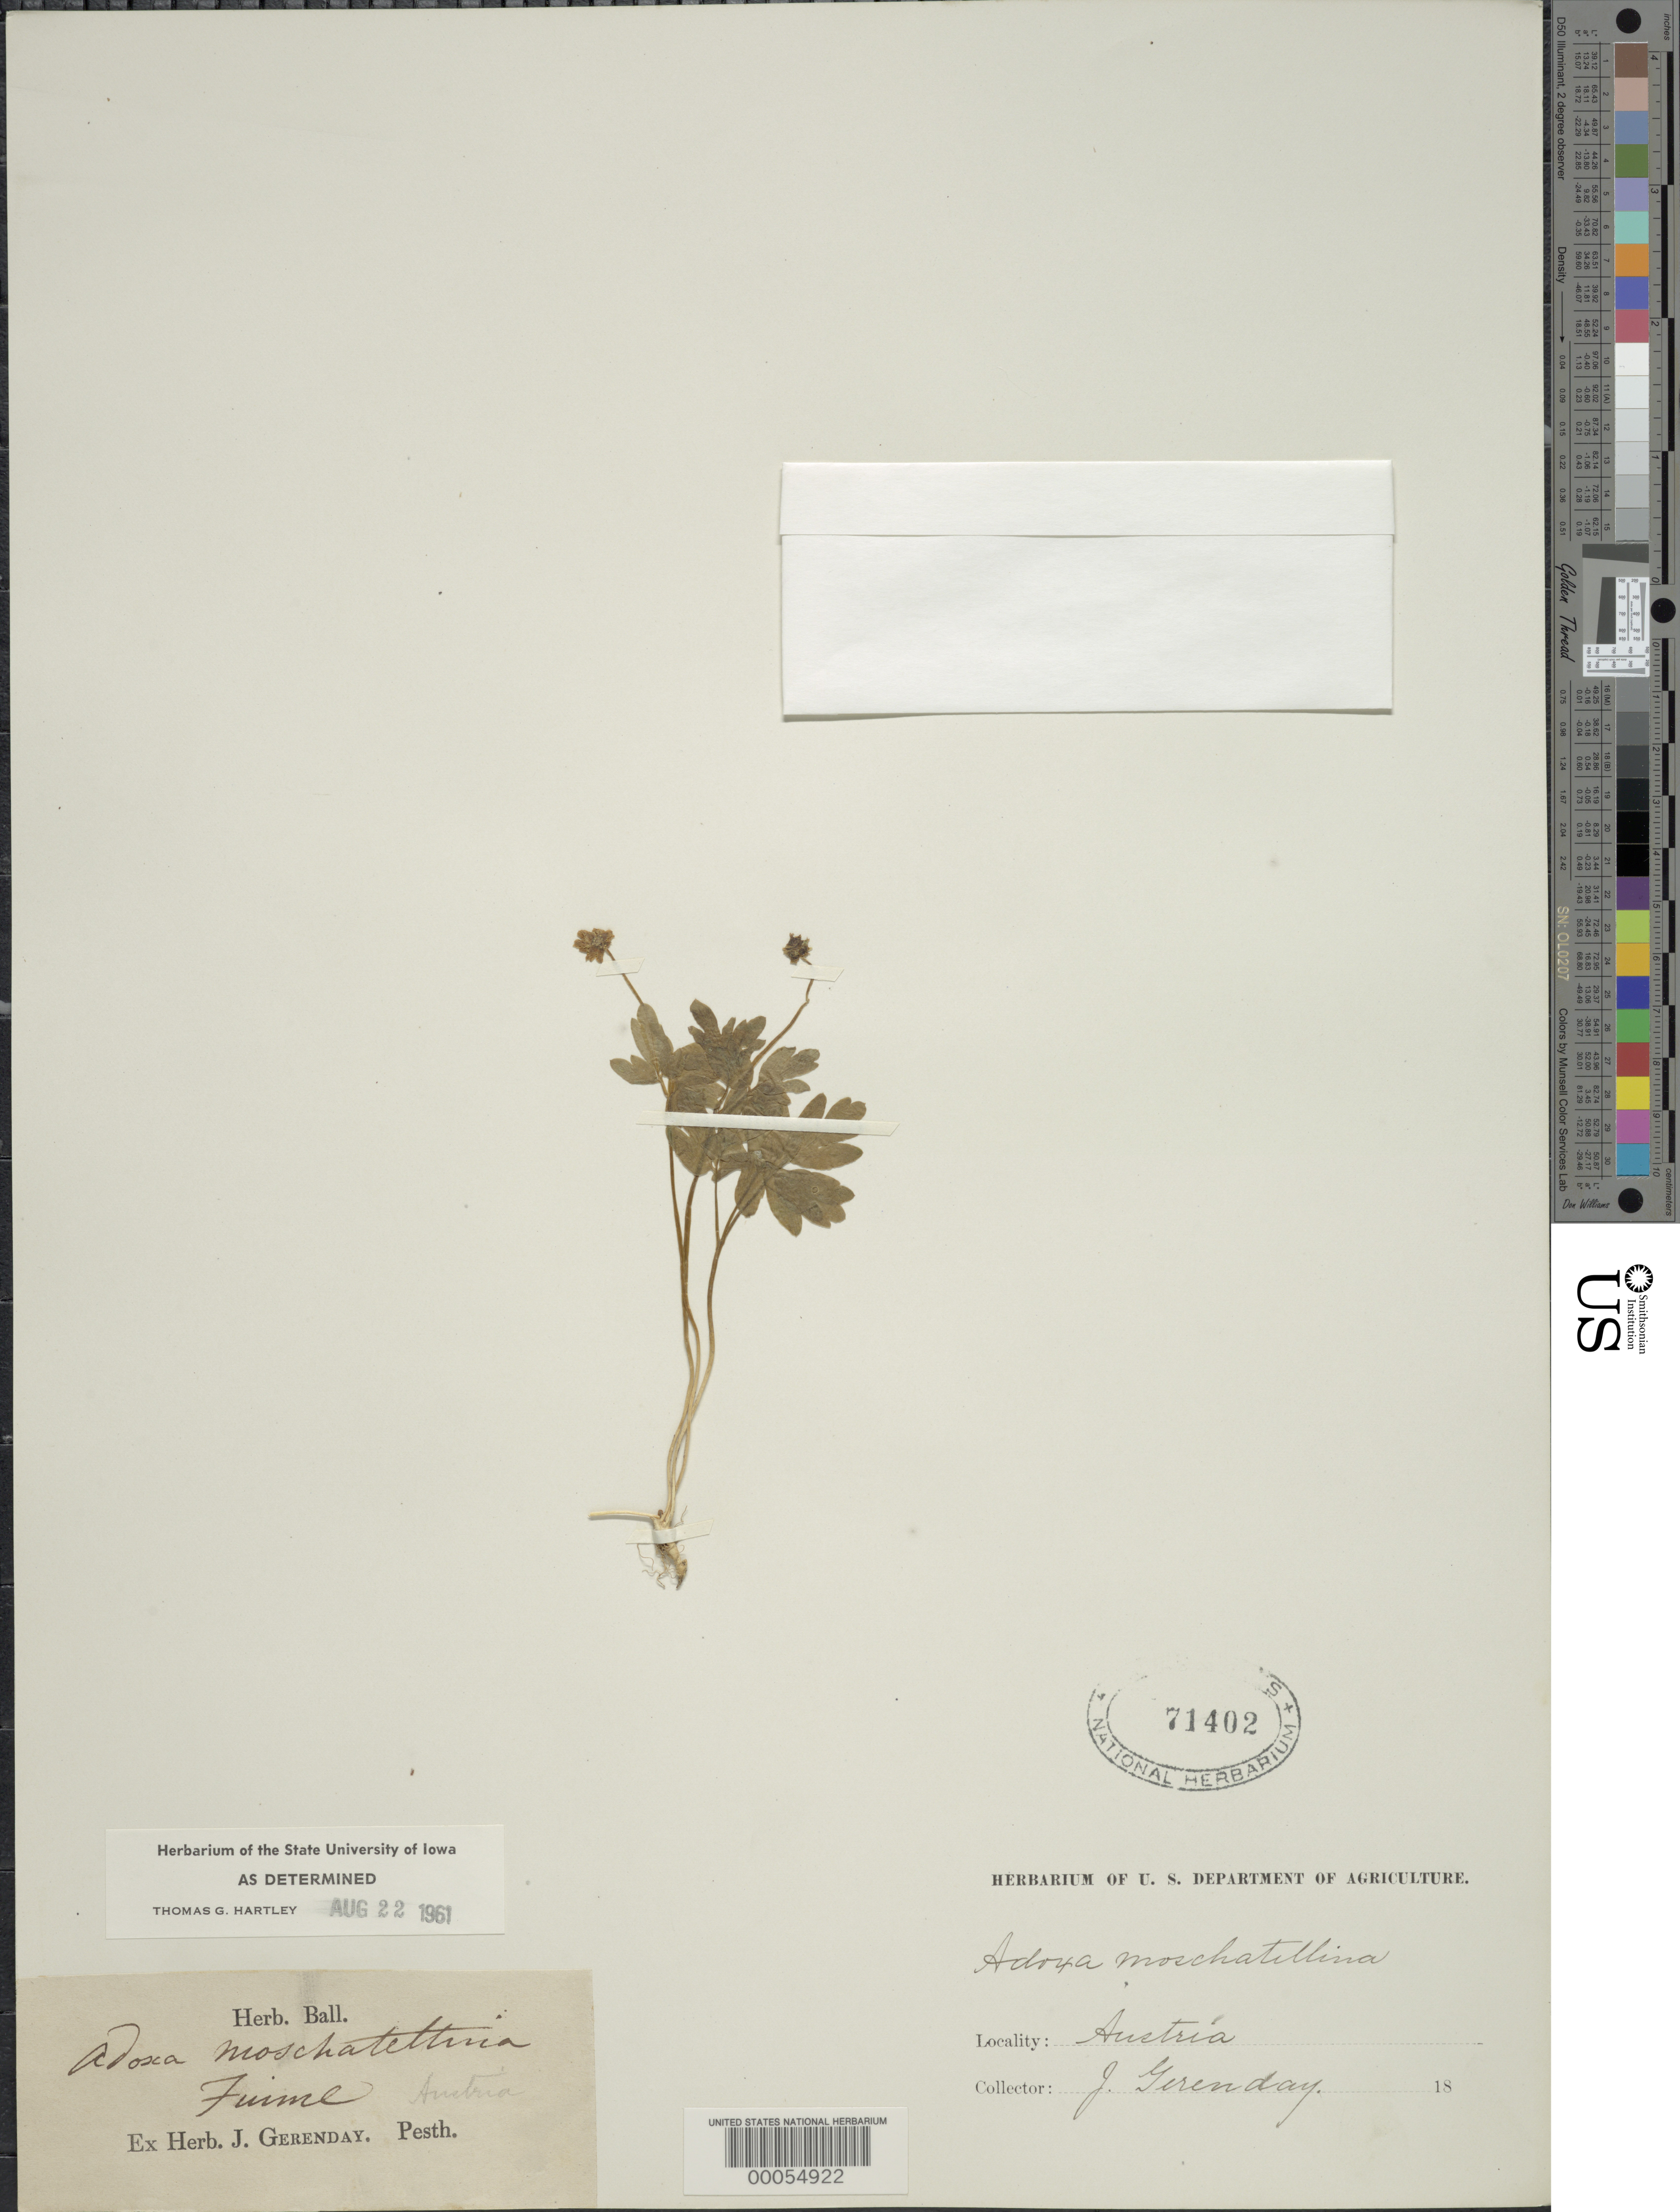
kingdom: Plantae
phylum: Tracheophyta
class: Magnoliopsida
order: Dipsacales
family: Viburnaceae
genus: Adoxa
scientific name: Adoxa moschatellina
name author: L.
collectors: J. Gerenday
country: Croatia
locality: Fiume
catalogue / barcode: US 71402